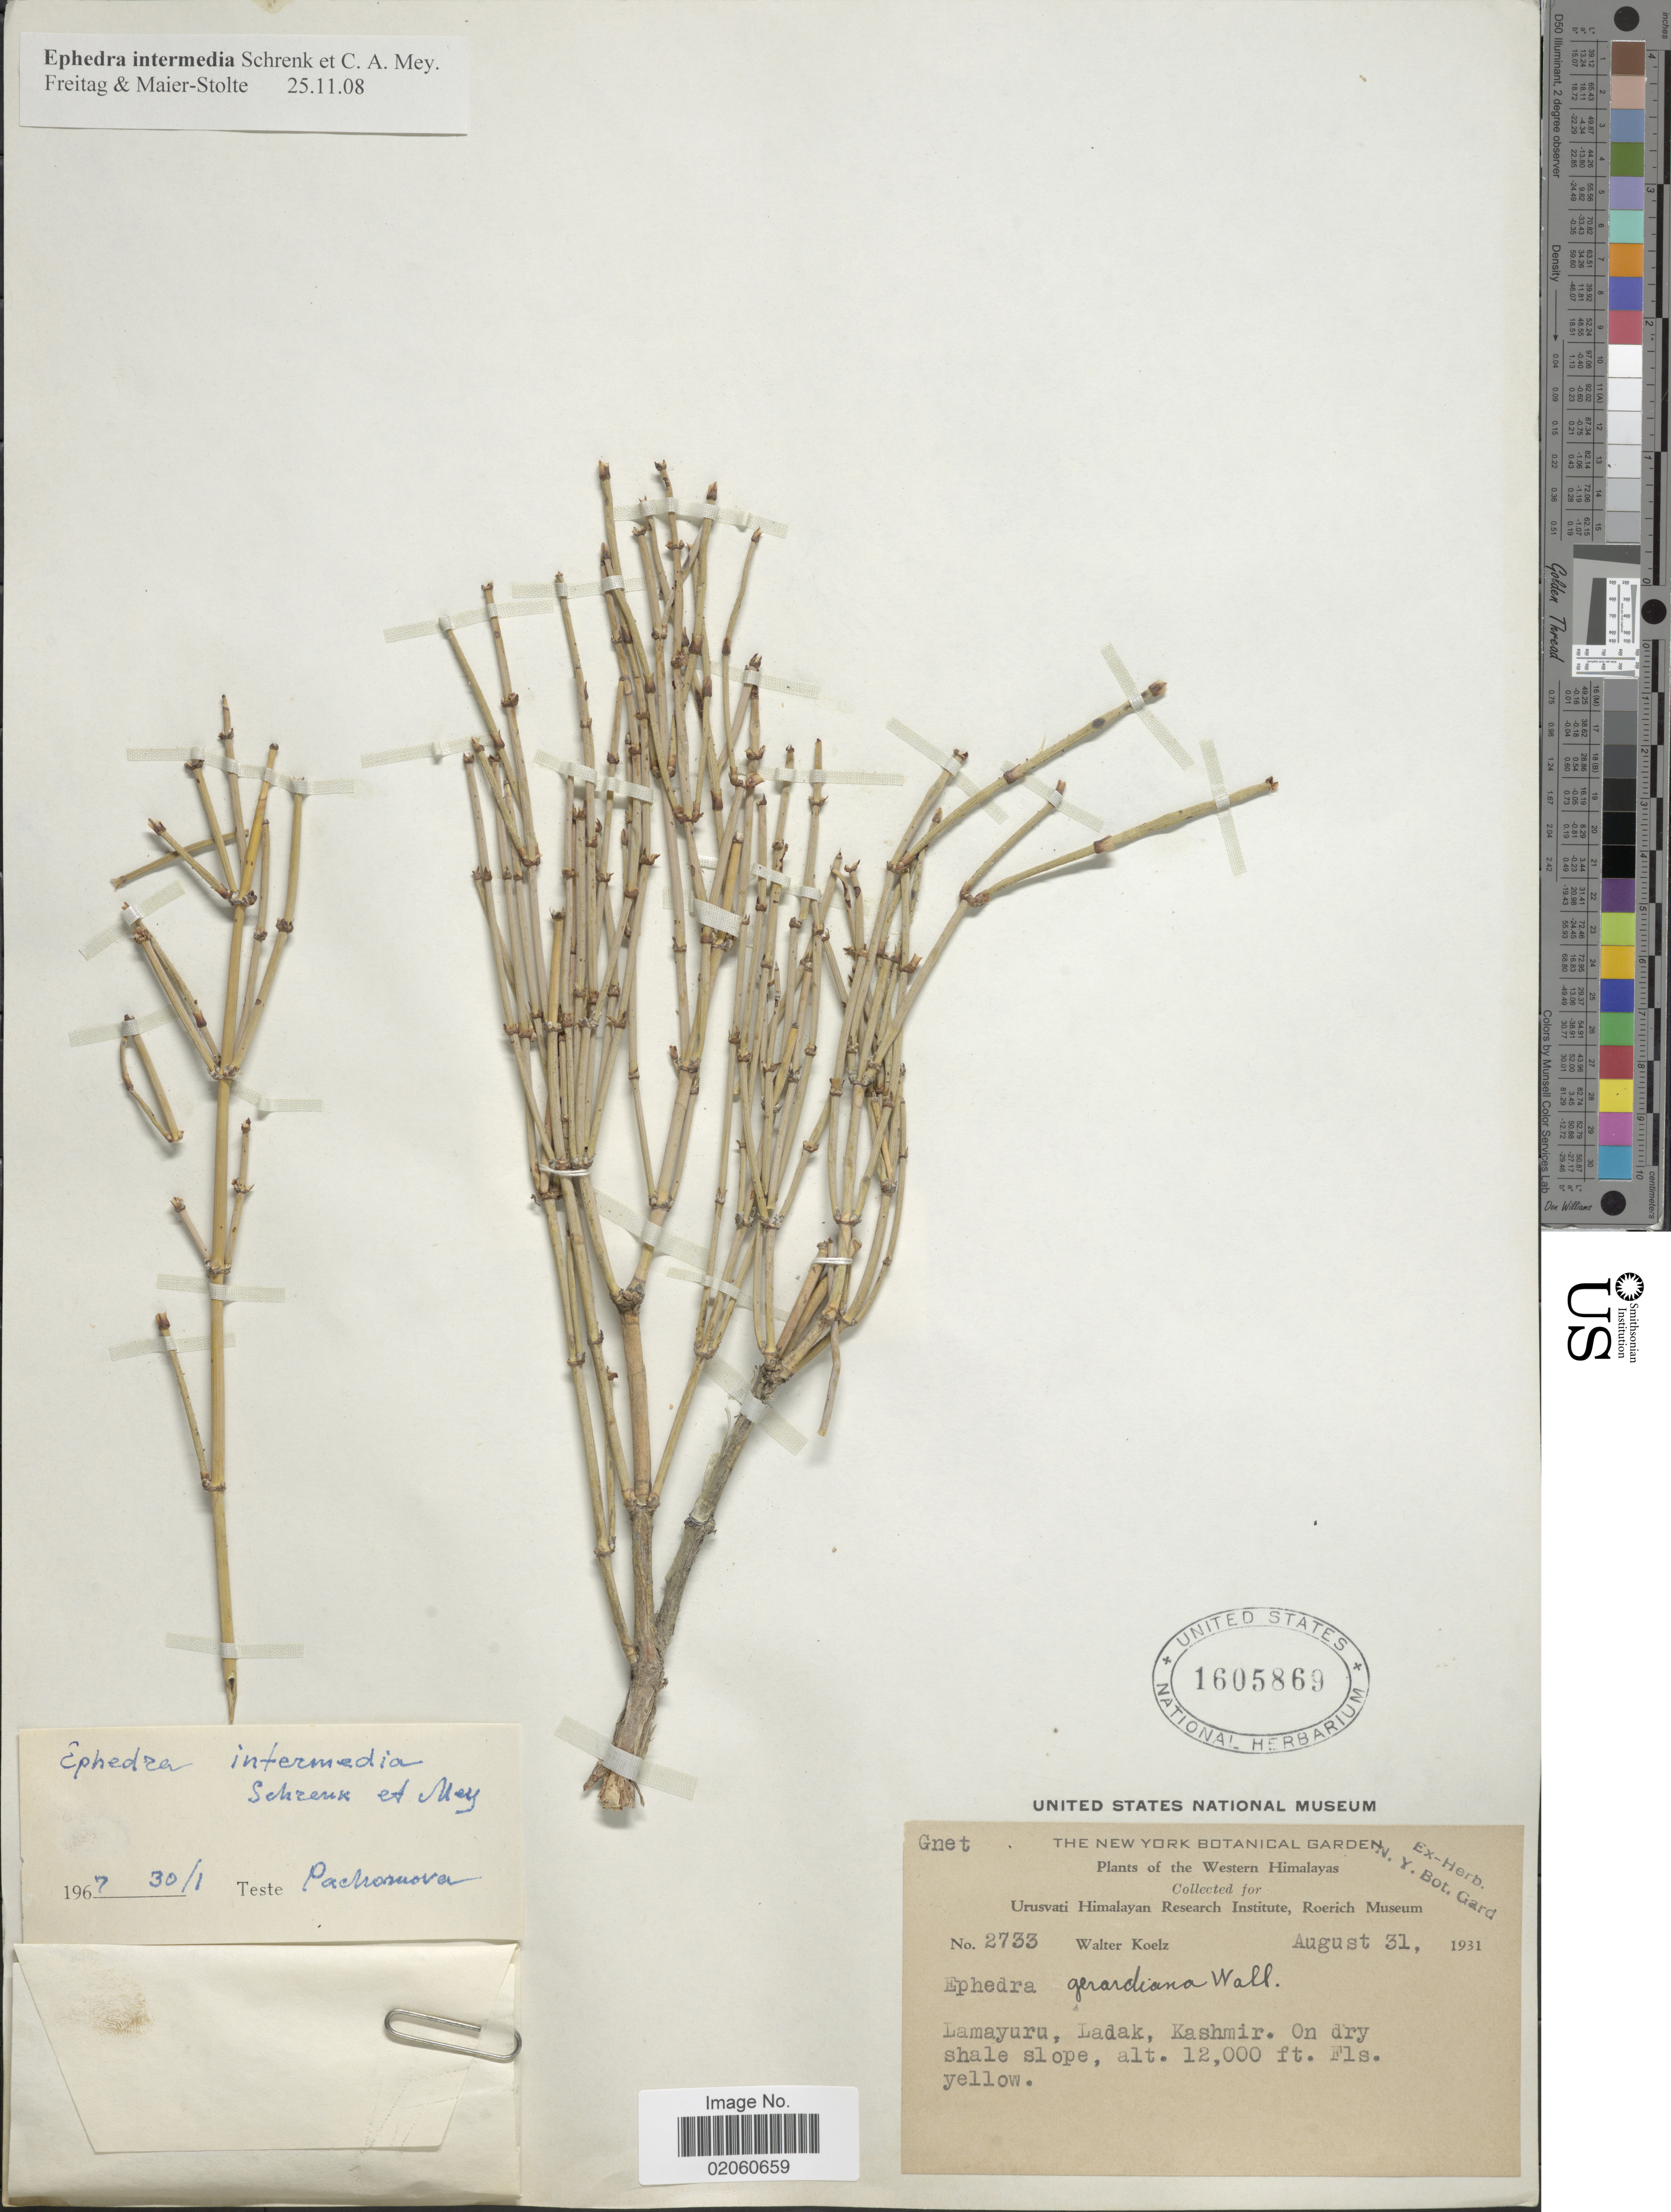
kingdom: Plantae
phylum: Tracheophyta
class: Gnetopsida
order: Ephedrales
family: Ephedraceae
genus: Ephedra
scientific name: Ephedra intermedia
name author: Schrenk ex C.A. Mey.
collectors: W. N. Koelz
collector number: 2733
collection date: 1931-08-31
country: India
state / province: Ladakh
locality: Western Himalayas, Lamayuru, Ladak, Kashmir.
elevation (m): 3658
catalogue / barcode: US 1605869